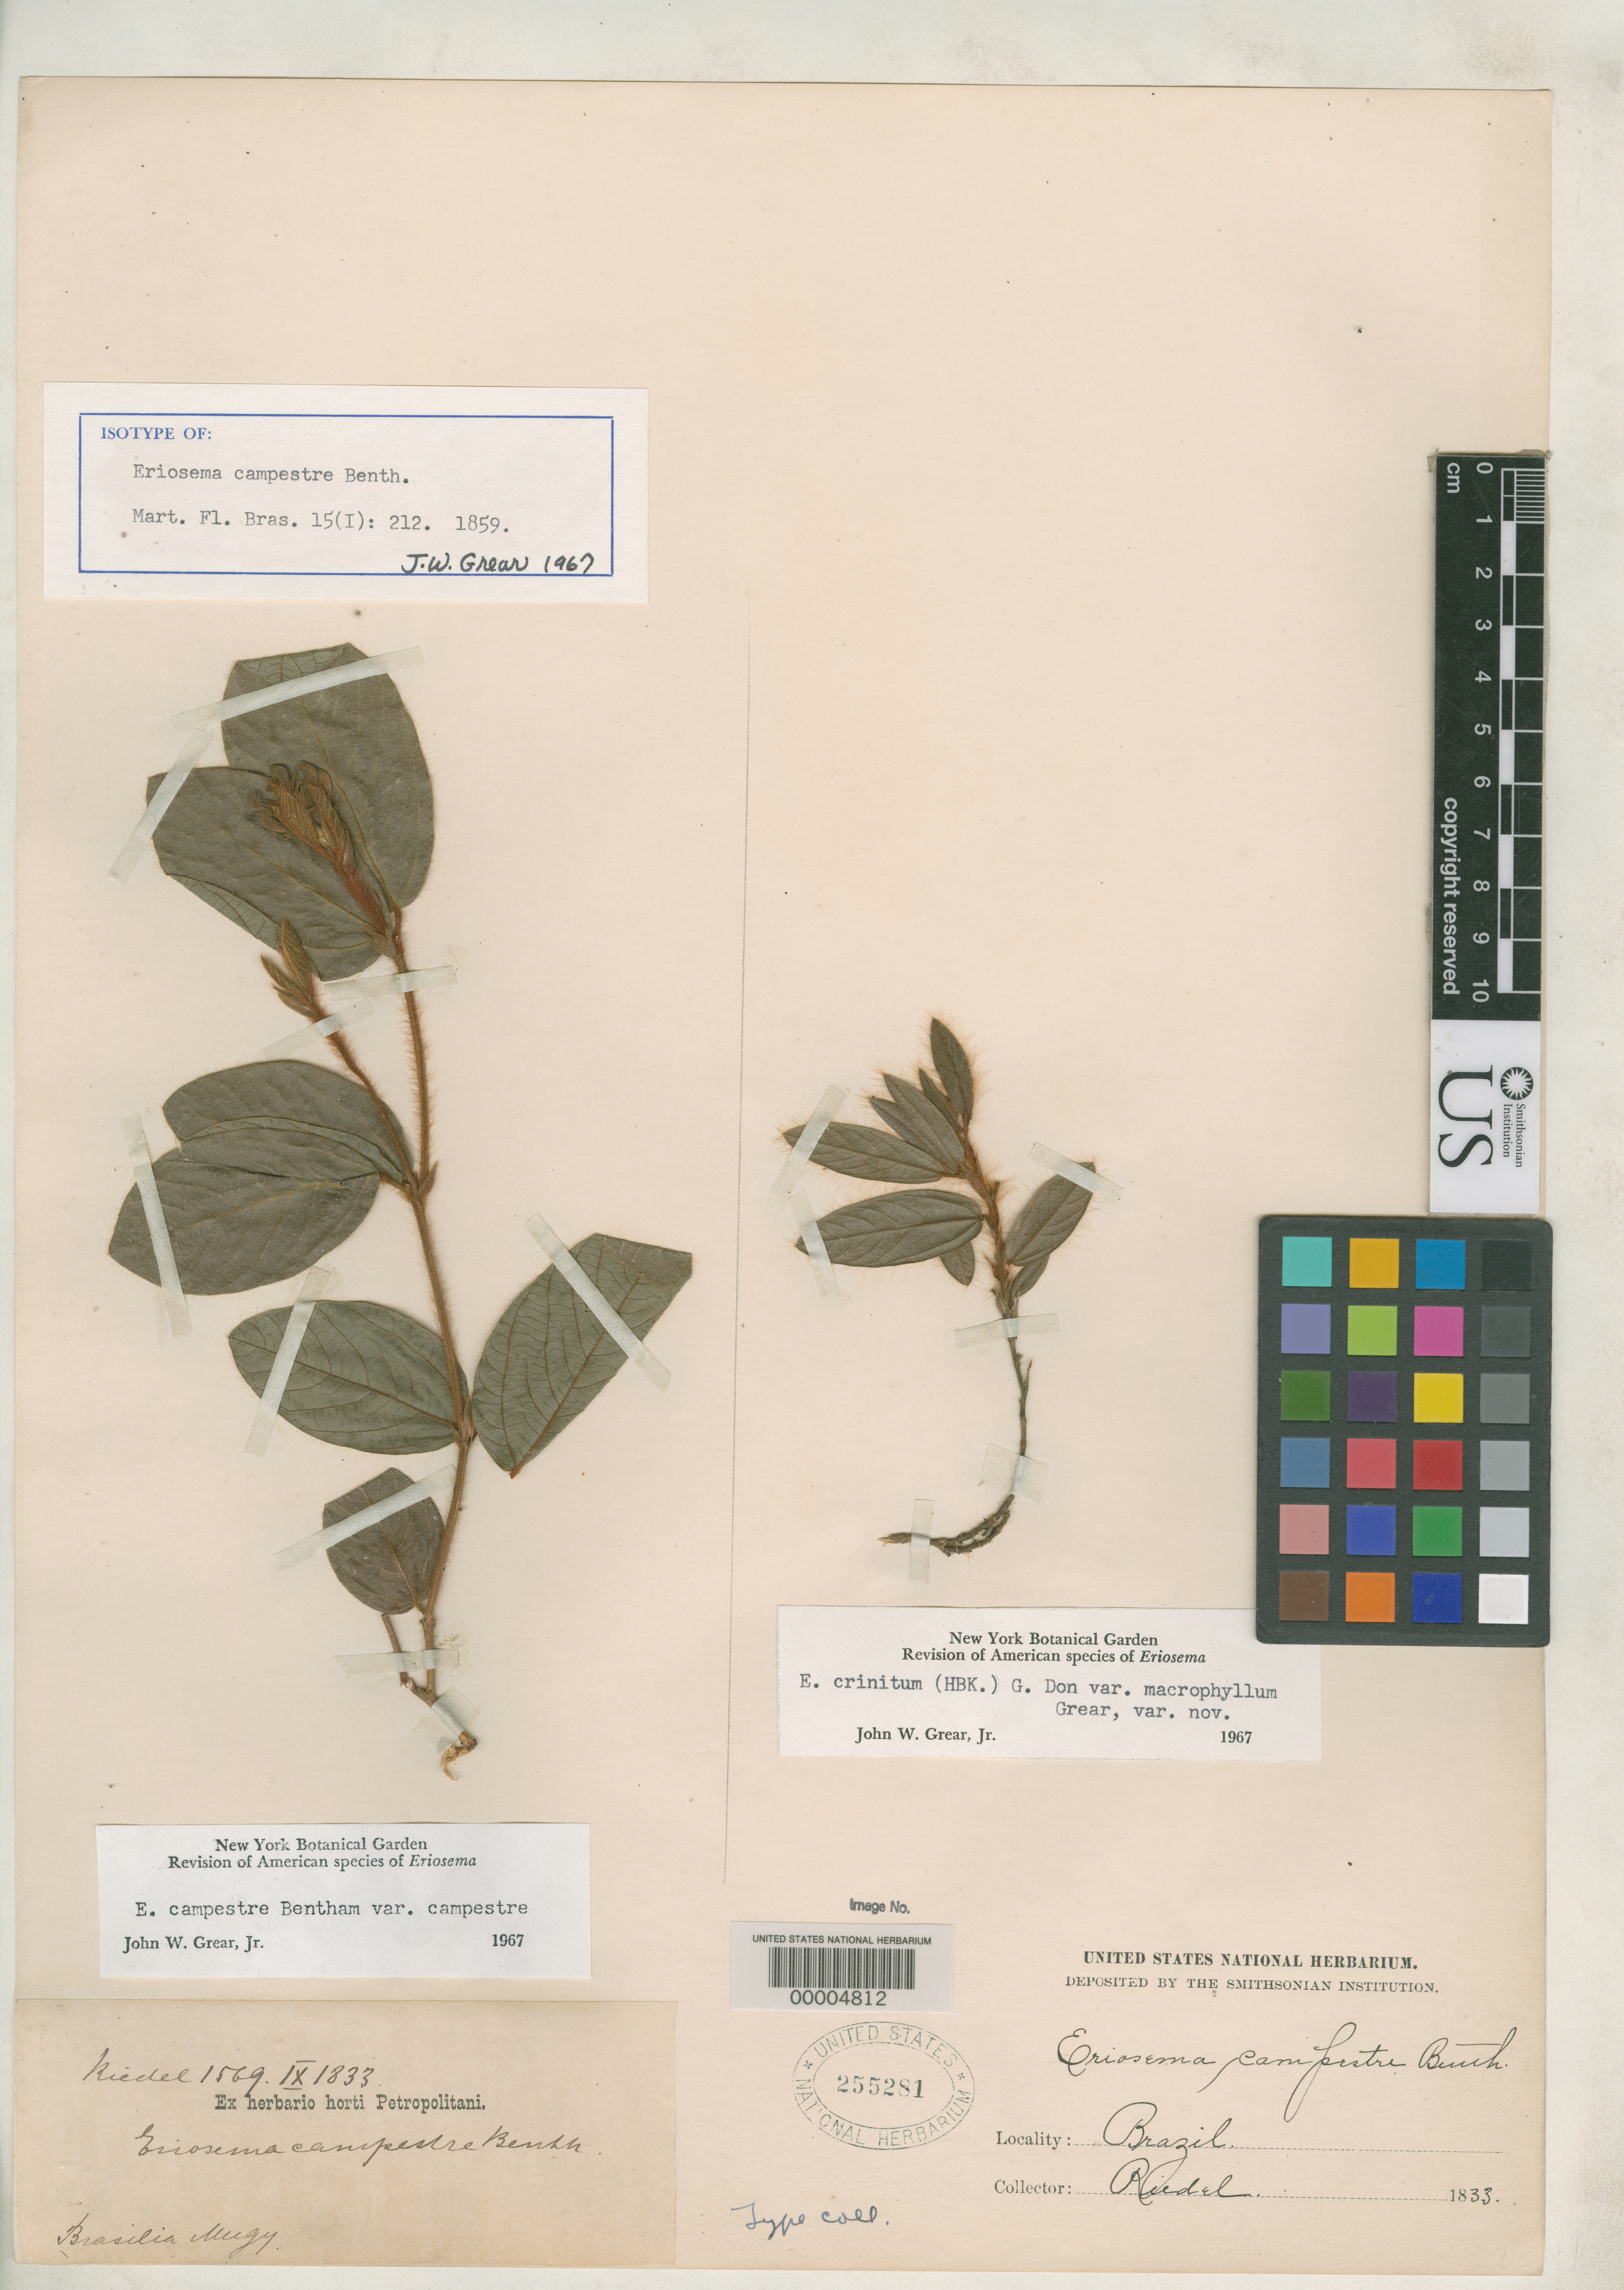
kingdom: Plantae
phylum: Tracheophyta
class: Magnoliopsida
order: Fabales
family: Fabaceae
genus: Eriosema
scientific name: Eriosema campestre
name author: Benth. in Mart.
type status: Isotype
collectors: L. Riedel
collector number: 1569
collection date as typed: Sep 1833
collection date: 1833-09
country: Brazil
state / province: Minas Gerais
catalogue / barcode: US 255281